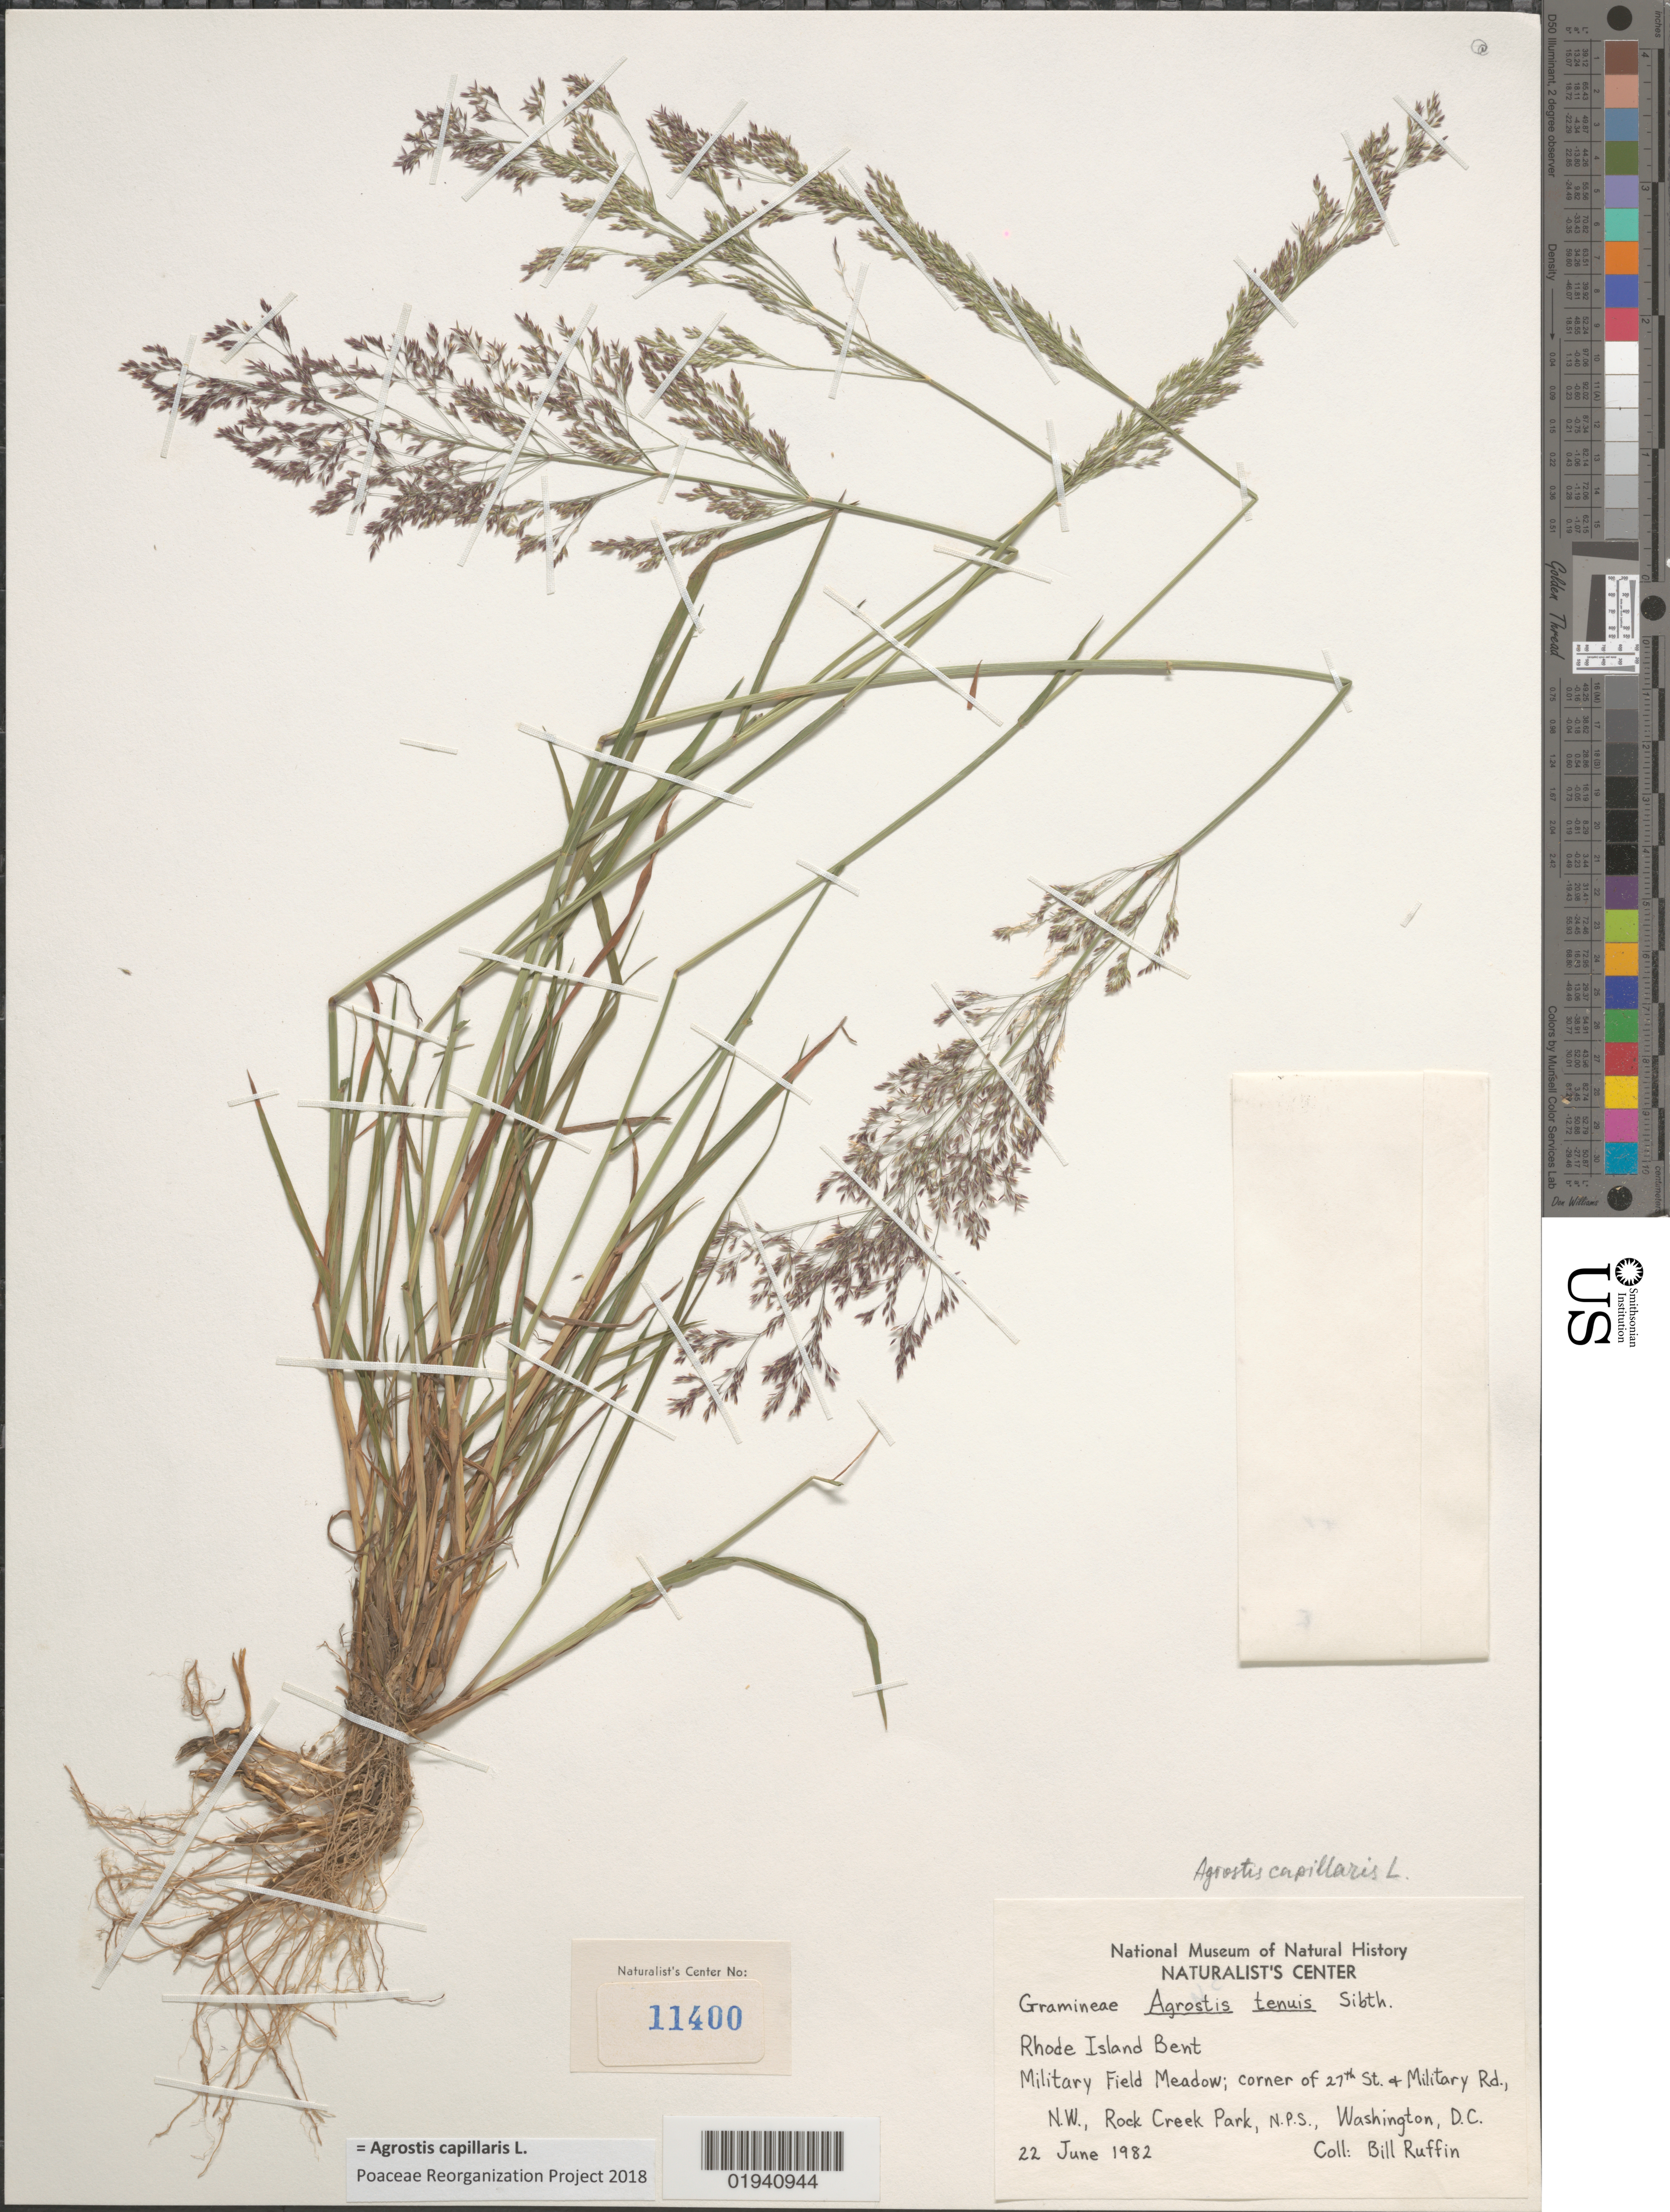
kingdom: Plantae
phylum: Tracheophyta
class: Liliopsida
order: Poales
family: Poaceae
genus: Agrostis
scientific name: Agrostis capillaris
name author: L.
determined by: Poaceae Reorganization Project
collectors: B. Ruffin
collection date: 1982-06-22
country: United States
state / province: District of Columbia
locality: Military Field Meadow; corner of 27th St. and Military Rd., N.W., Rock Creek Park, N.P.S.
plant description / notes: Naturalist's Center #11400; Specimens returned from Naturalist Center